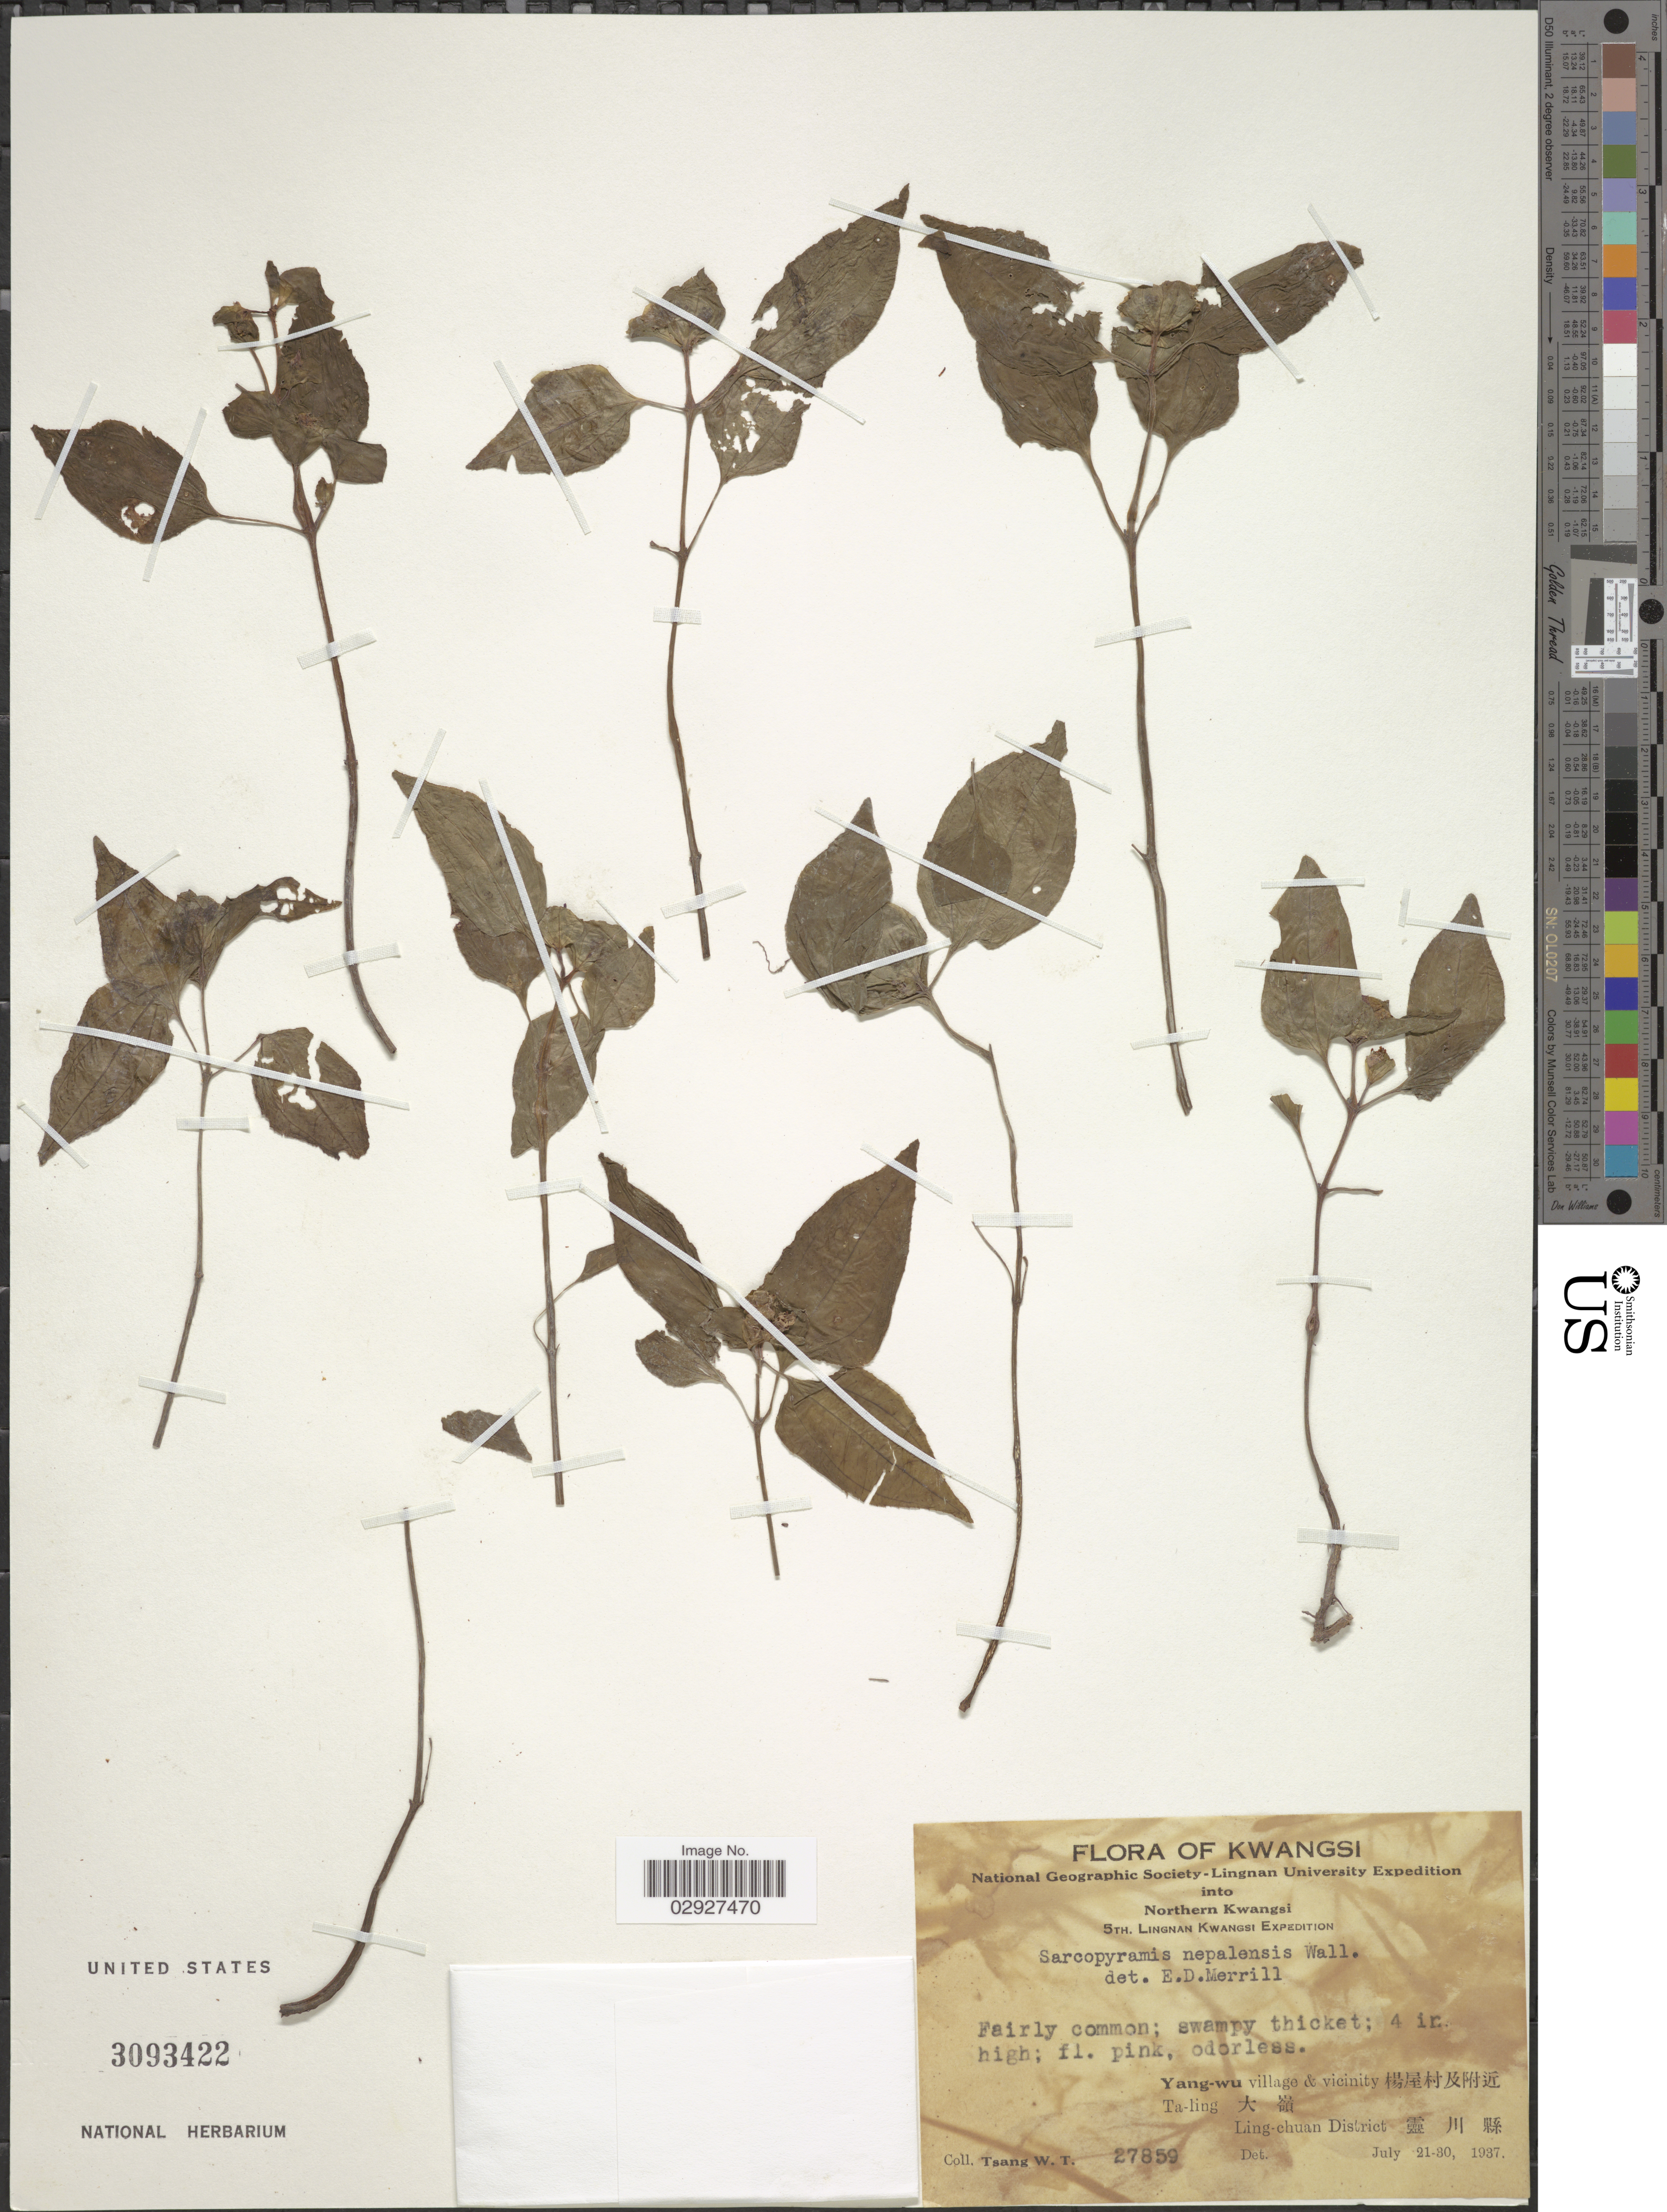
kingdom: Plantae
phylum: Tracheophyta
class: Magnoliopsida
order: Myrtales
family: Melastomataceae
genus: Sarcopyramis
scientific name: Sarcopyramis napalensis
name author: Wall.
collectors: W. T. Tsang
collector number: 27859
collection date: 1937-07-21/1937-07-30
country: China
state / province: Guangxi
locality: Kwangsi. Yang-wu village & vicinity, Ta-ling. Ling-chuan District.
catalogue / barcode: US 3093422